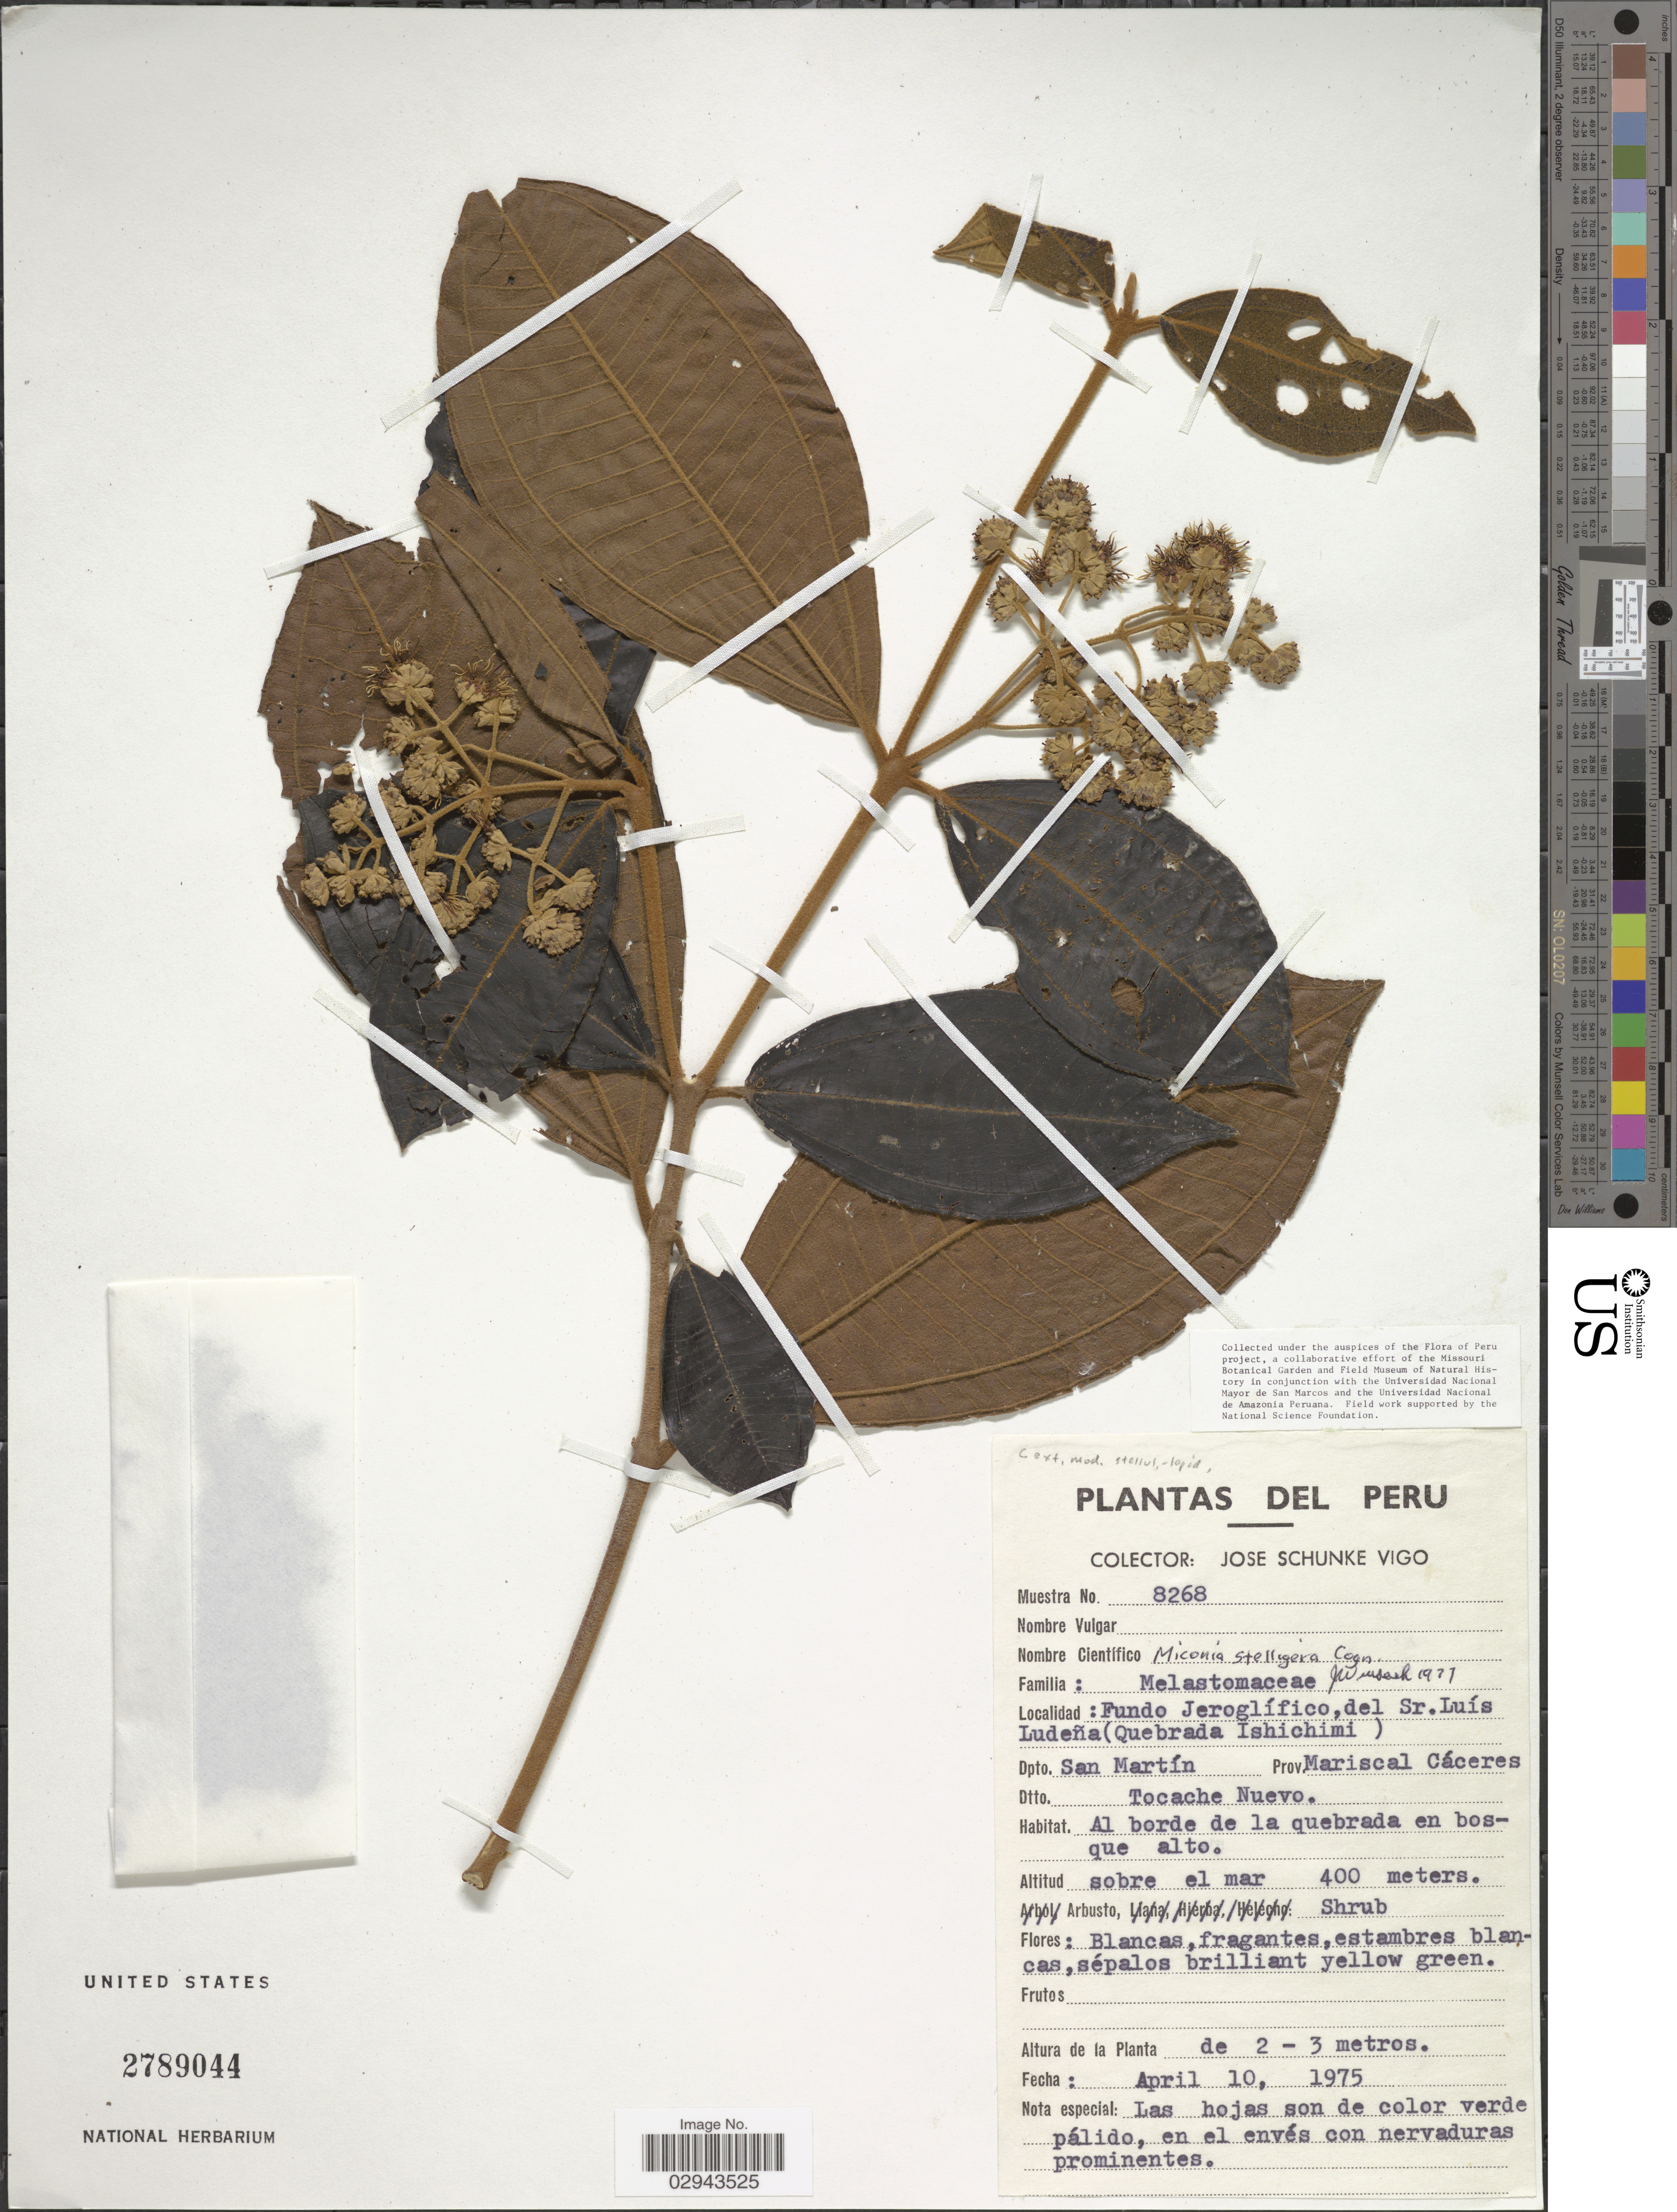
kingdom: Plantae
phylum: Tracheophyta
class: Magnoliopsida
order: Myrtales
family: Melastomataceae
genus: Miconia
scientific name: Miconia stelligera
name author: Cogn.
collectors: J. Schunke Vigo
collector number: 8268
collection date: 1975-04-10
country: Peru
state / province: San Martín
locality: Fundo Jeroglífico, del Sr. Luís Ludeña (Quebrada Ishichimi). Dpto. San Martín. Prov. Mariscal Cáceres. Dtto. Tocache Nuevo.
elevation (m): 400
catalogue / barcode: US 2789044